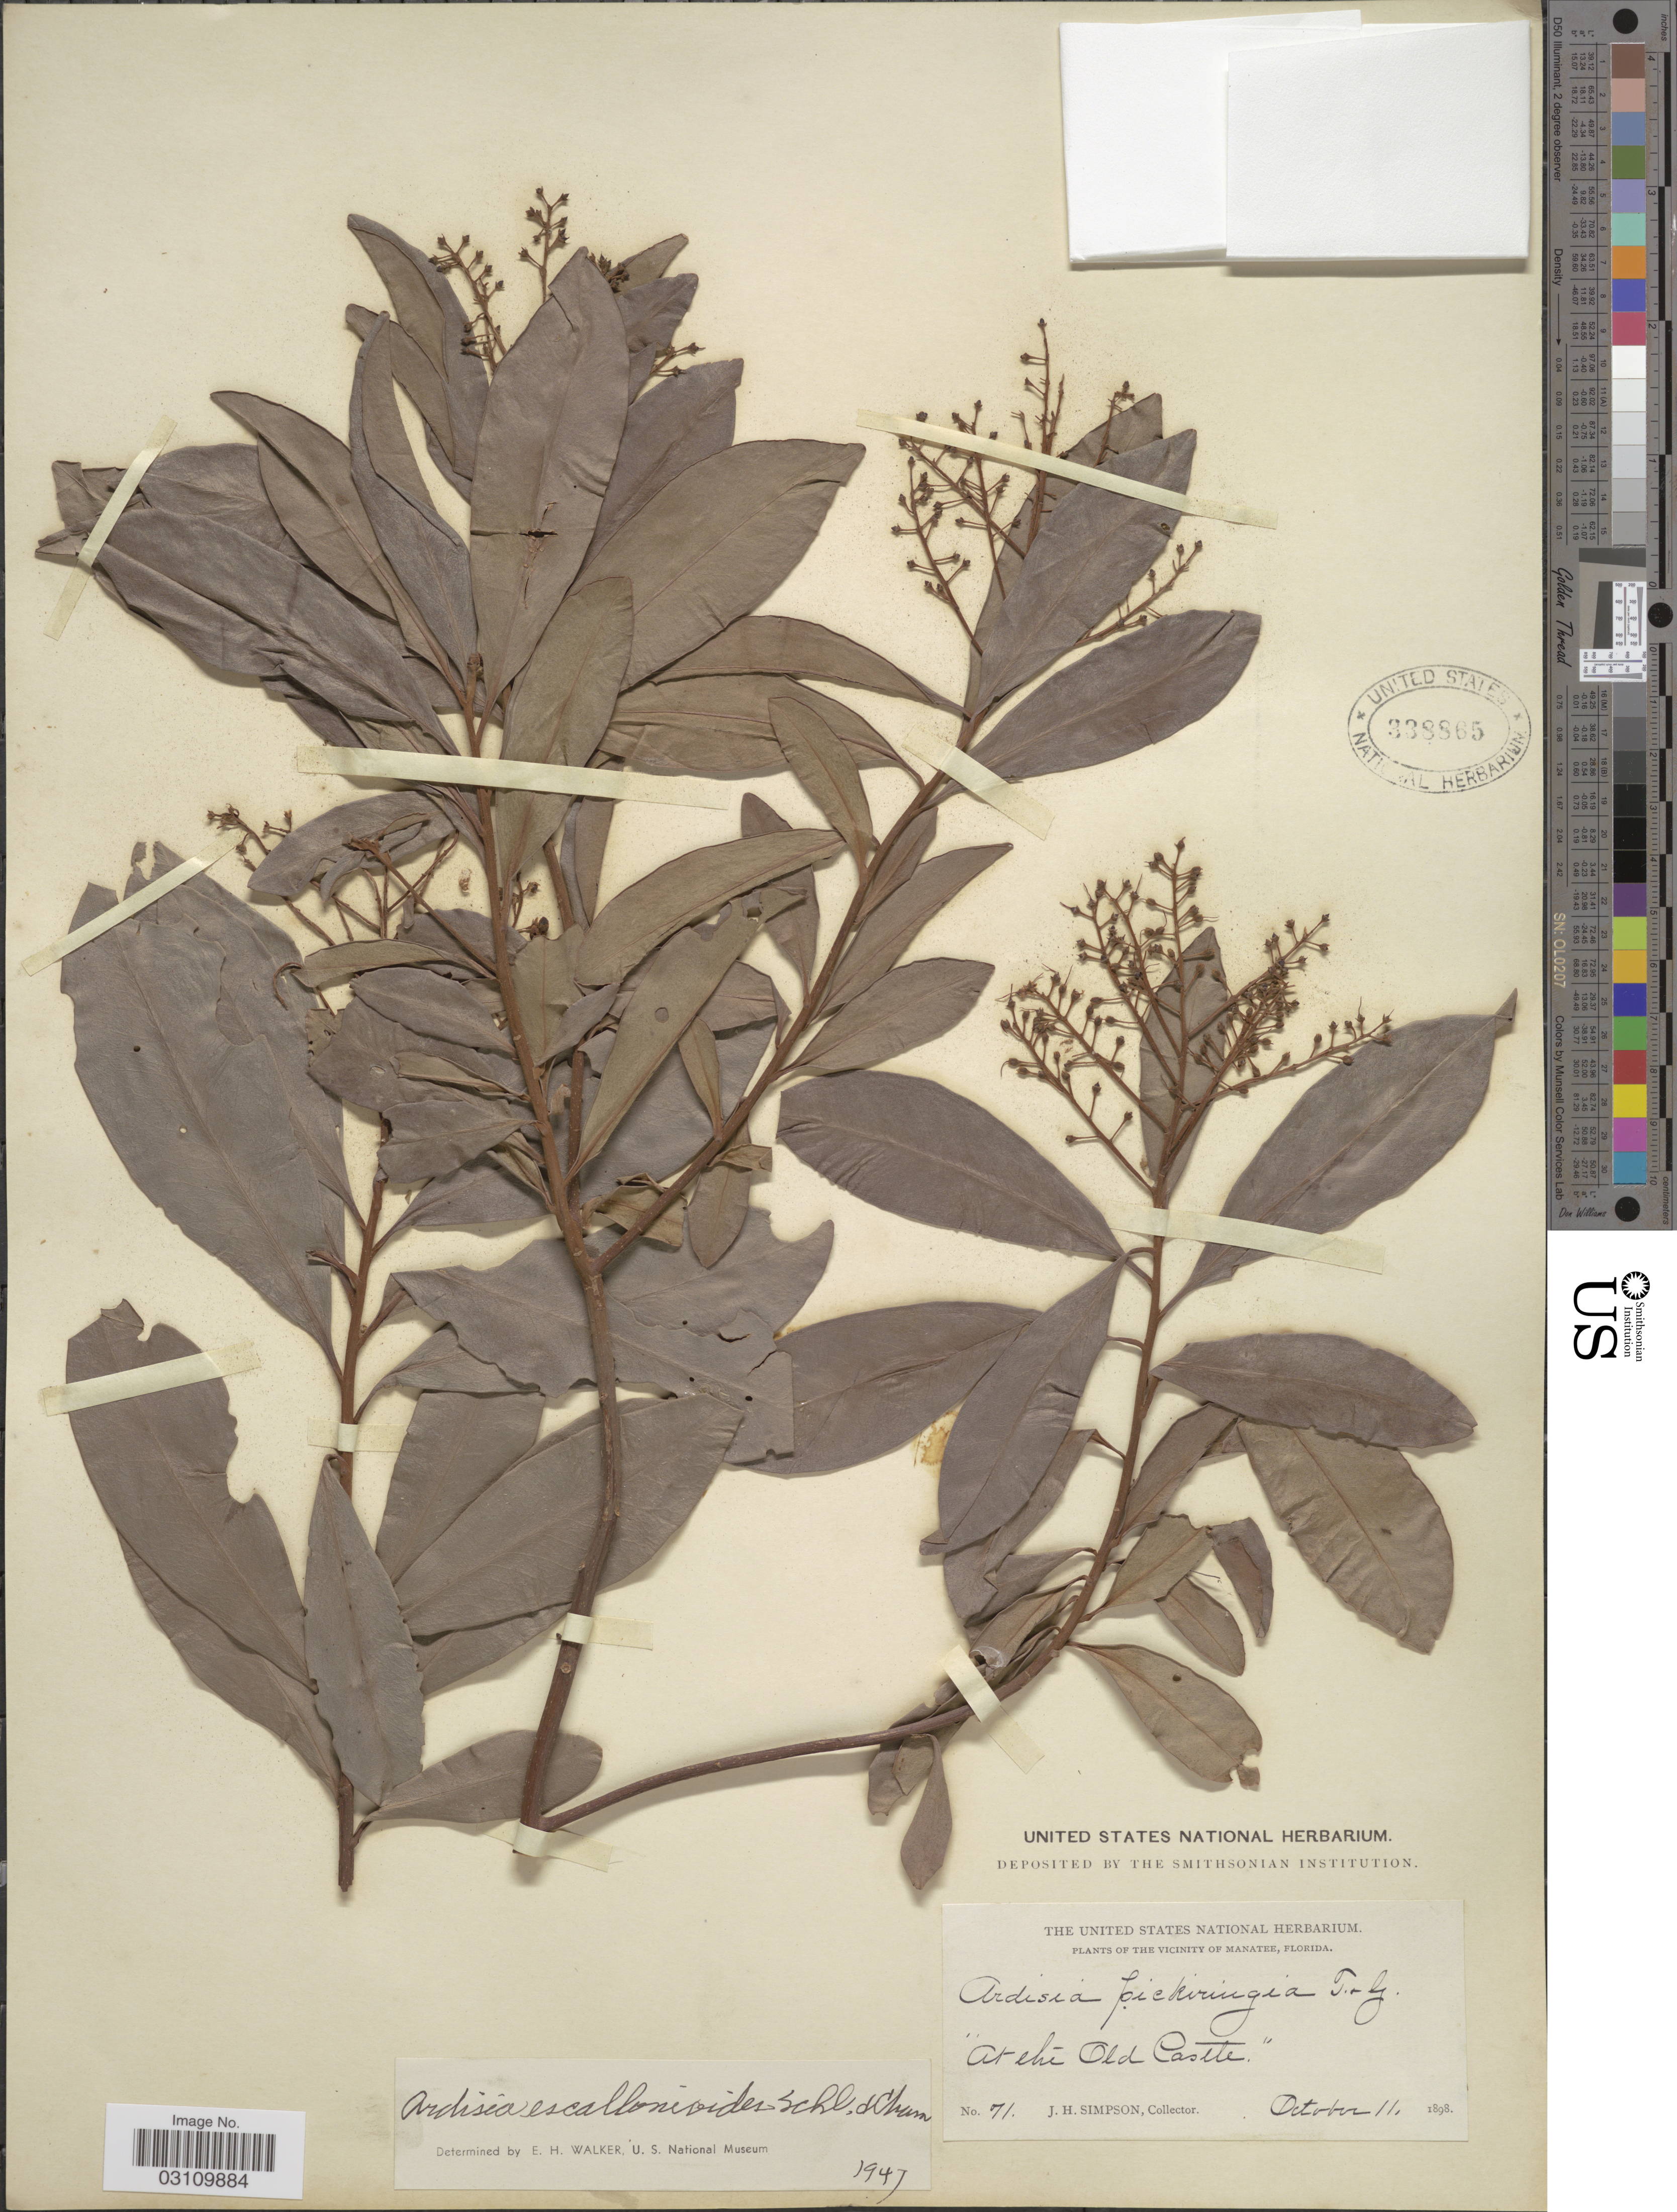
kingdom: Plantae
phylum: Tracheophyta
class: Magnoliopsida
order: Ericales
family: Primulaceae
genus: Ardisia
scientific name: Ardisia escallonioides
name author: Schltdl. & Cham.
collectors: J. H. Simpson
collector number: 71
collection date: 1898-10-11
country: United States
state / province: Florida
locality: The Vicinity of Manatee, "At the Old Castle".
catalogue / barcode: US 338865